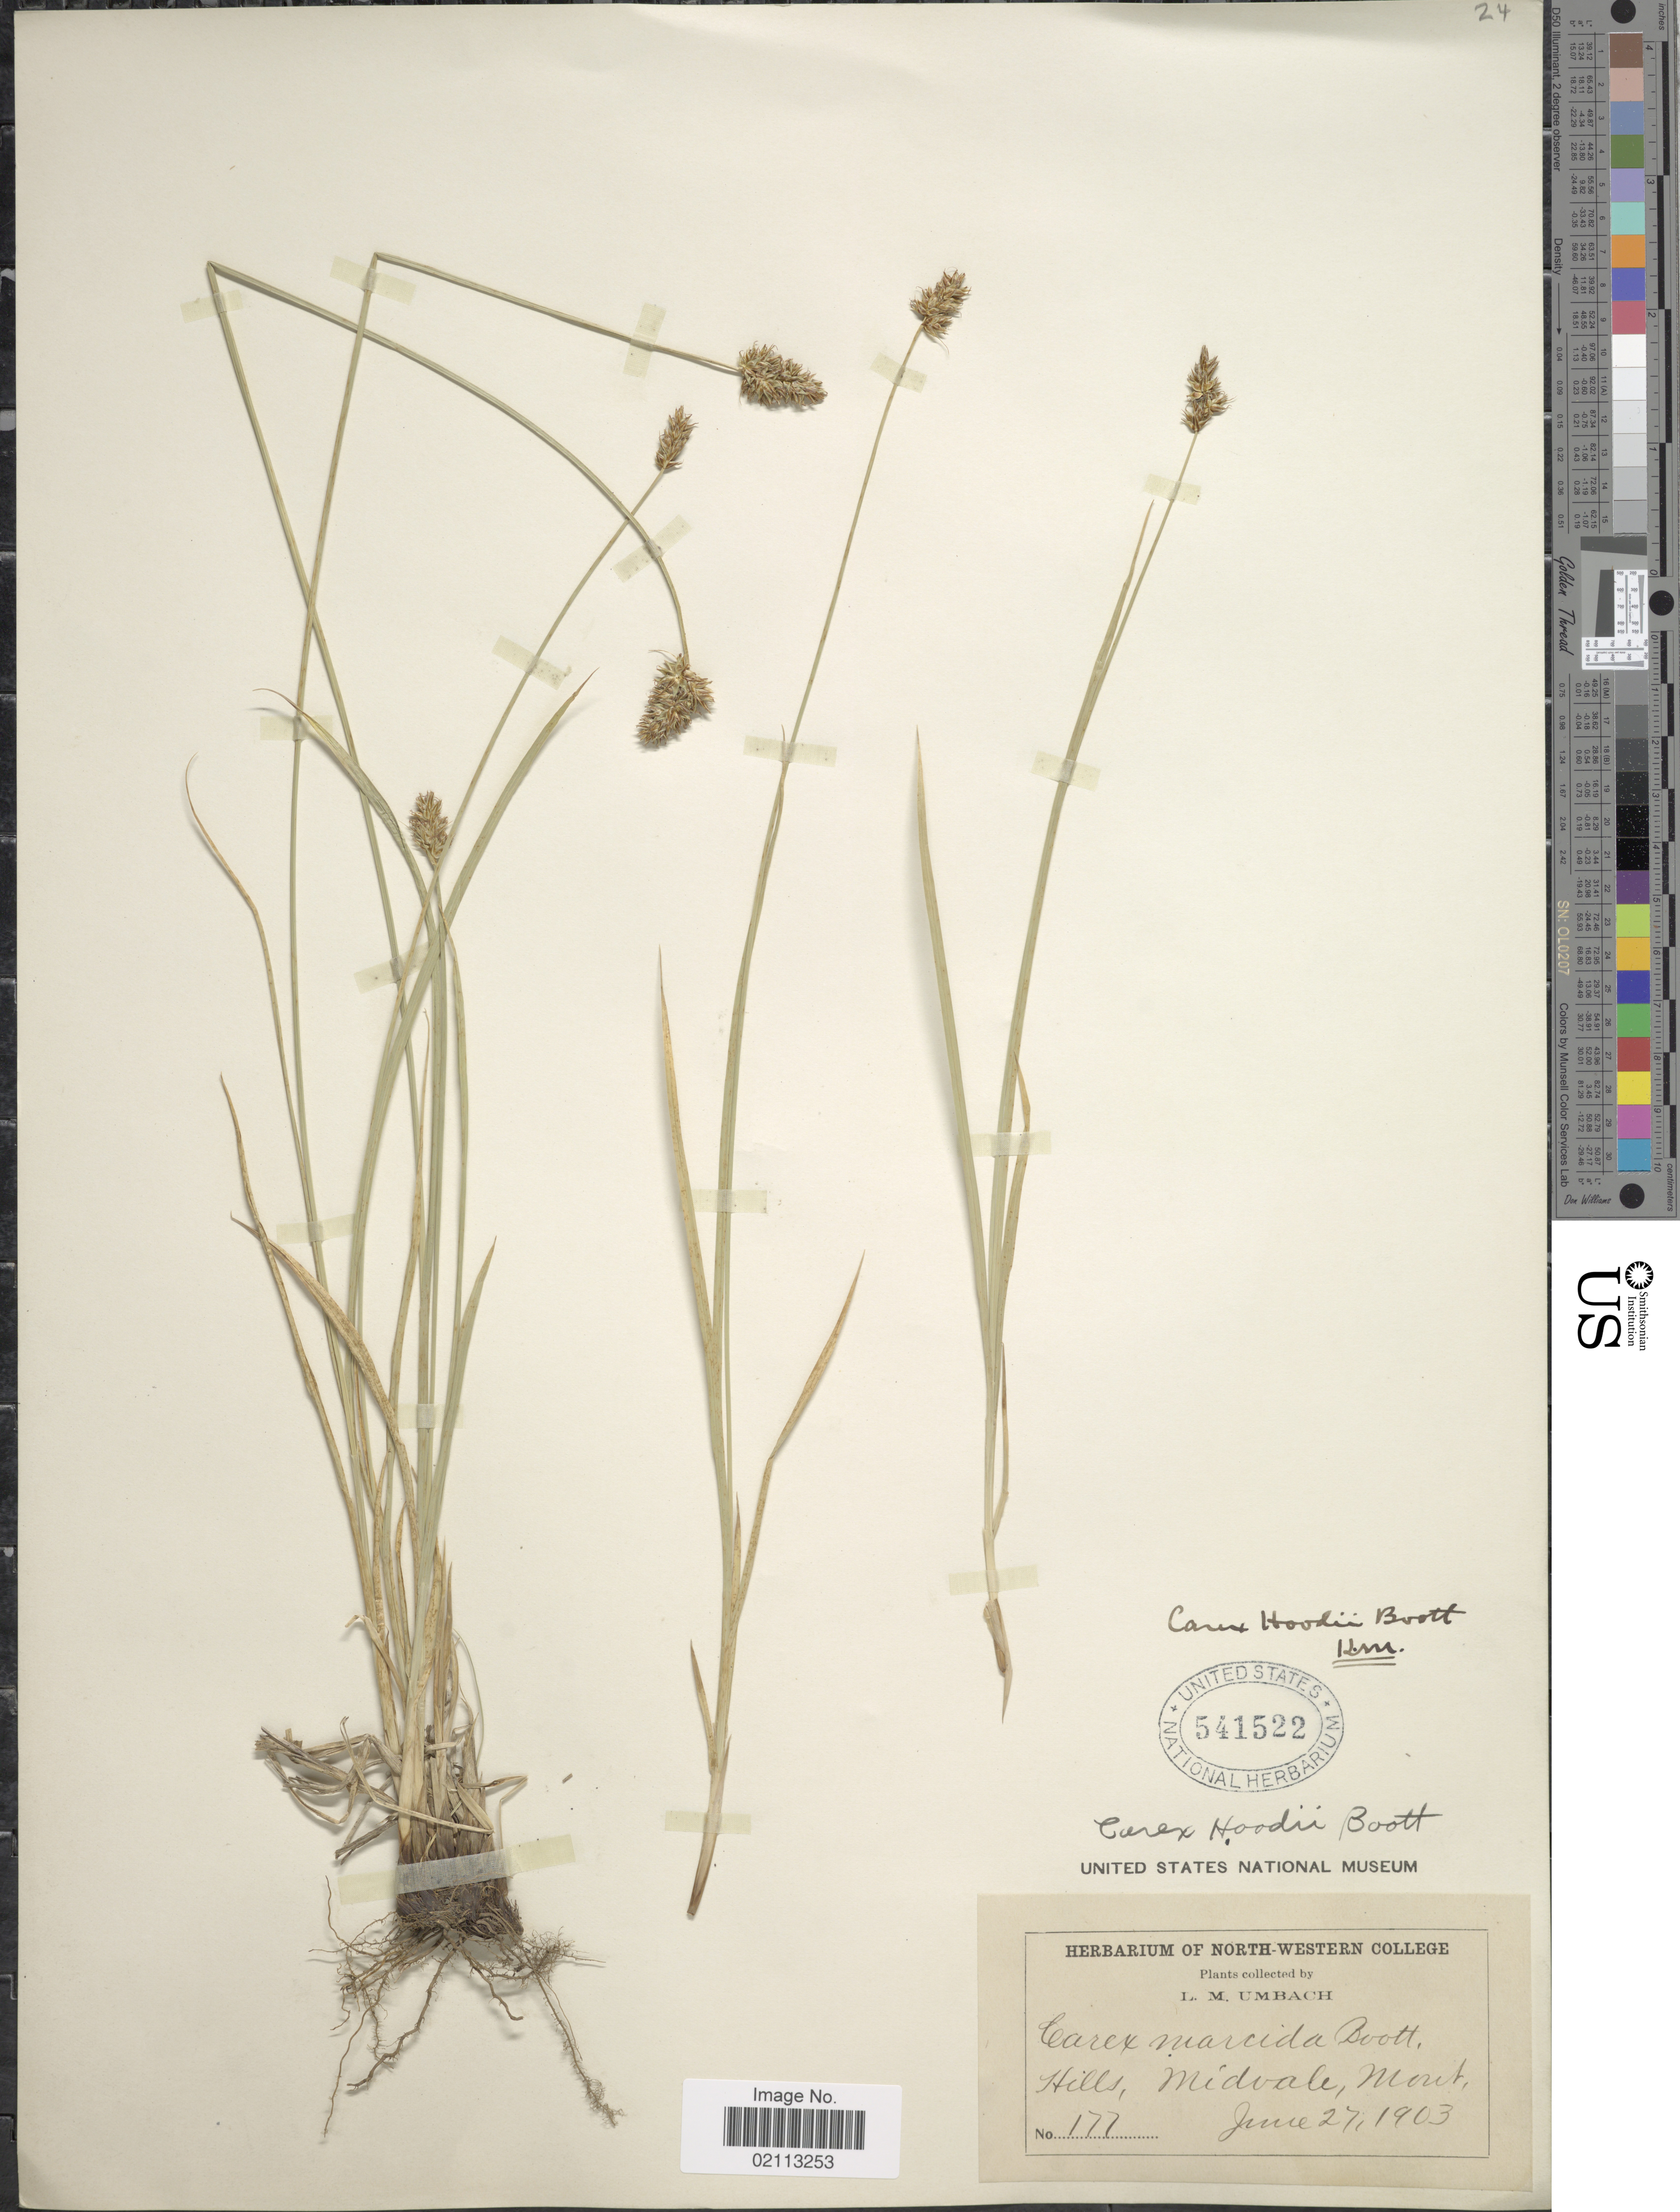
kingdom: Plantae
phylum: Tracheophyta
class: Liliopsida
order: Poales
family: Cyperaceae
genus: Carex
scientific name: Carex hoodii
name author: Boott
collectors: L. M. Umbach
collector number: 177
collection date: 1903-06-27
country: United States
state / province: Montana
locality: Hills, Midvale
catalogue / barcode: US 541522